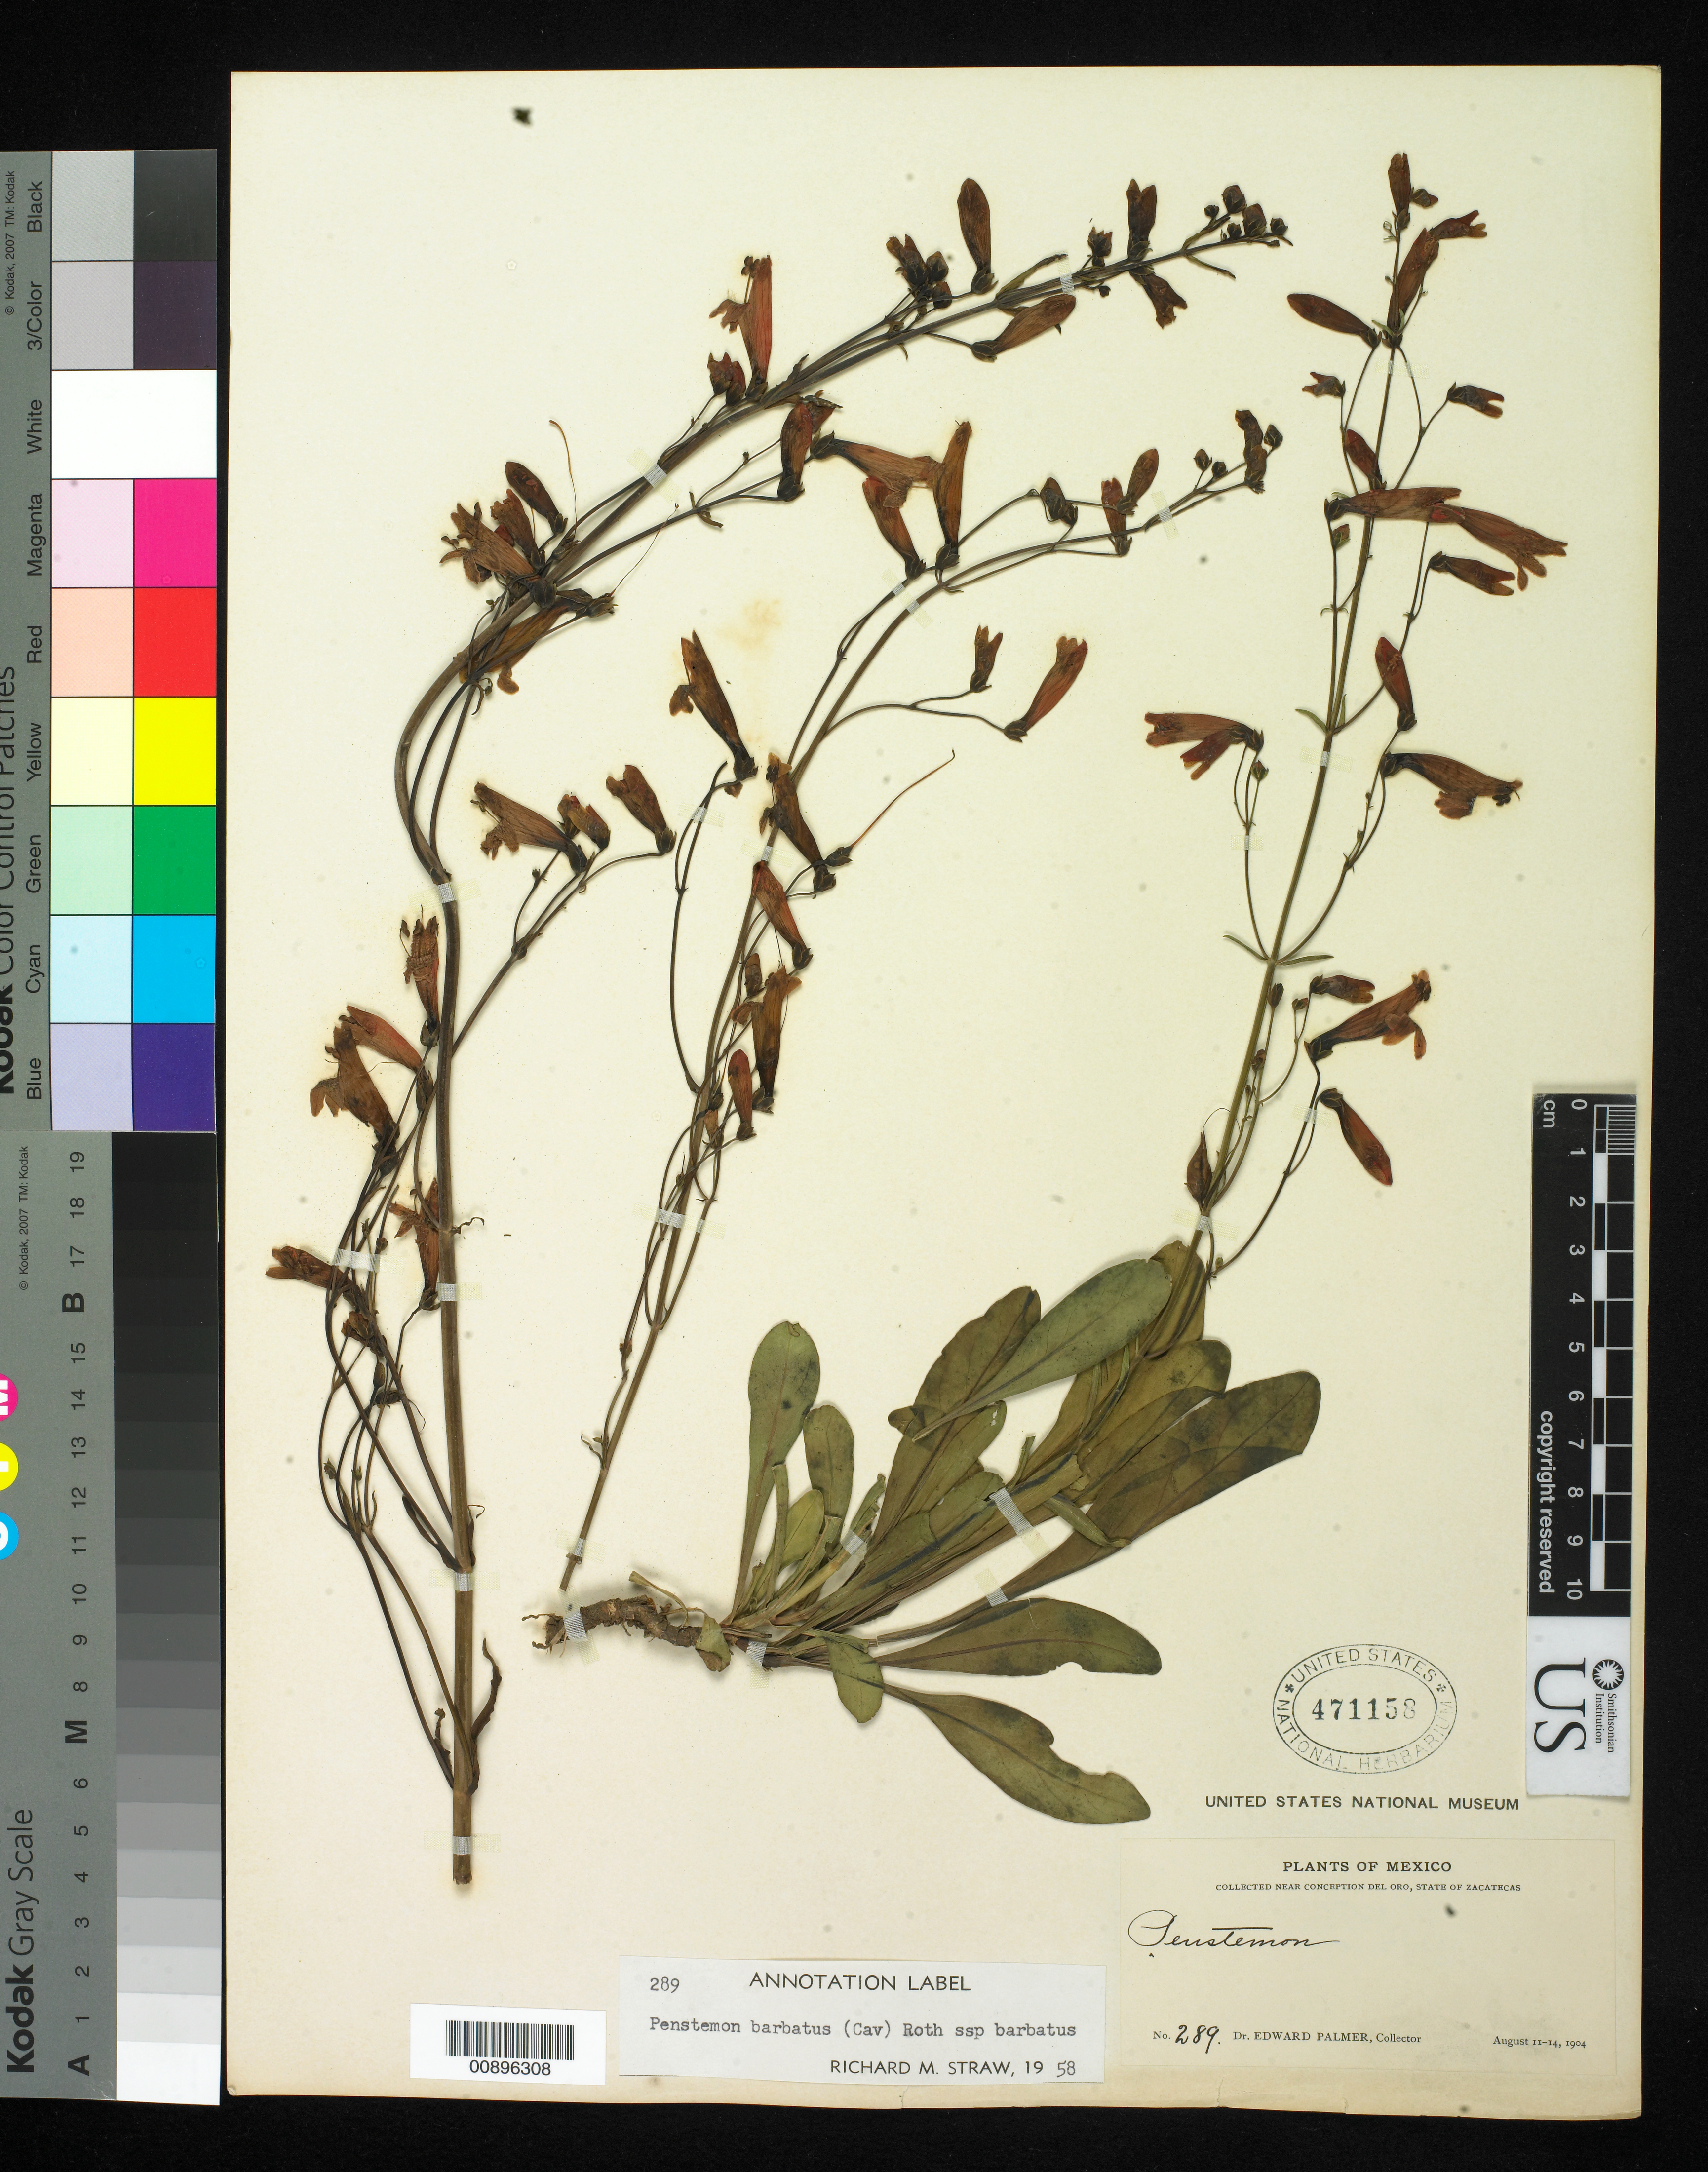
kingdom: Plantae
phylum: Tracheophyta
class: Magnoliopsida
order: Lamiales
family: Plantaginaceae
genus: Penstemon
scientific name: Penstemon barbatus subsp. barbatus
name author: (Cav.) Roth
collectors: E. Palmer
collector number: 289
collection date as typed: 11 Aug 1904 to 14 Aug 1904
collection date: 1904-08-11/1904-08-14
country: Mexico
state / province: Zacatecas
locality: Near Concepción del Oro, Zacatecas.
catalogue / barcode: US 471158